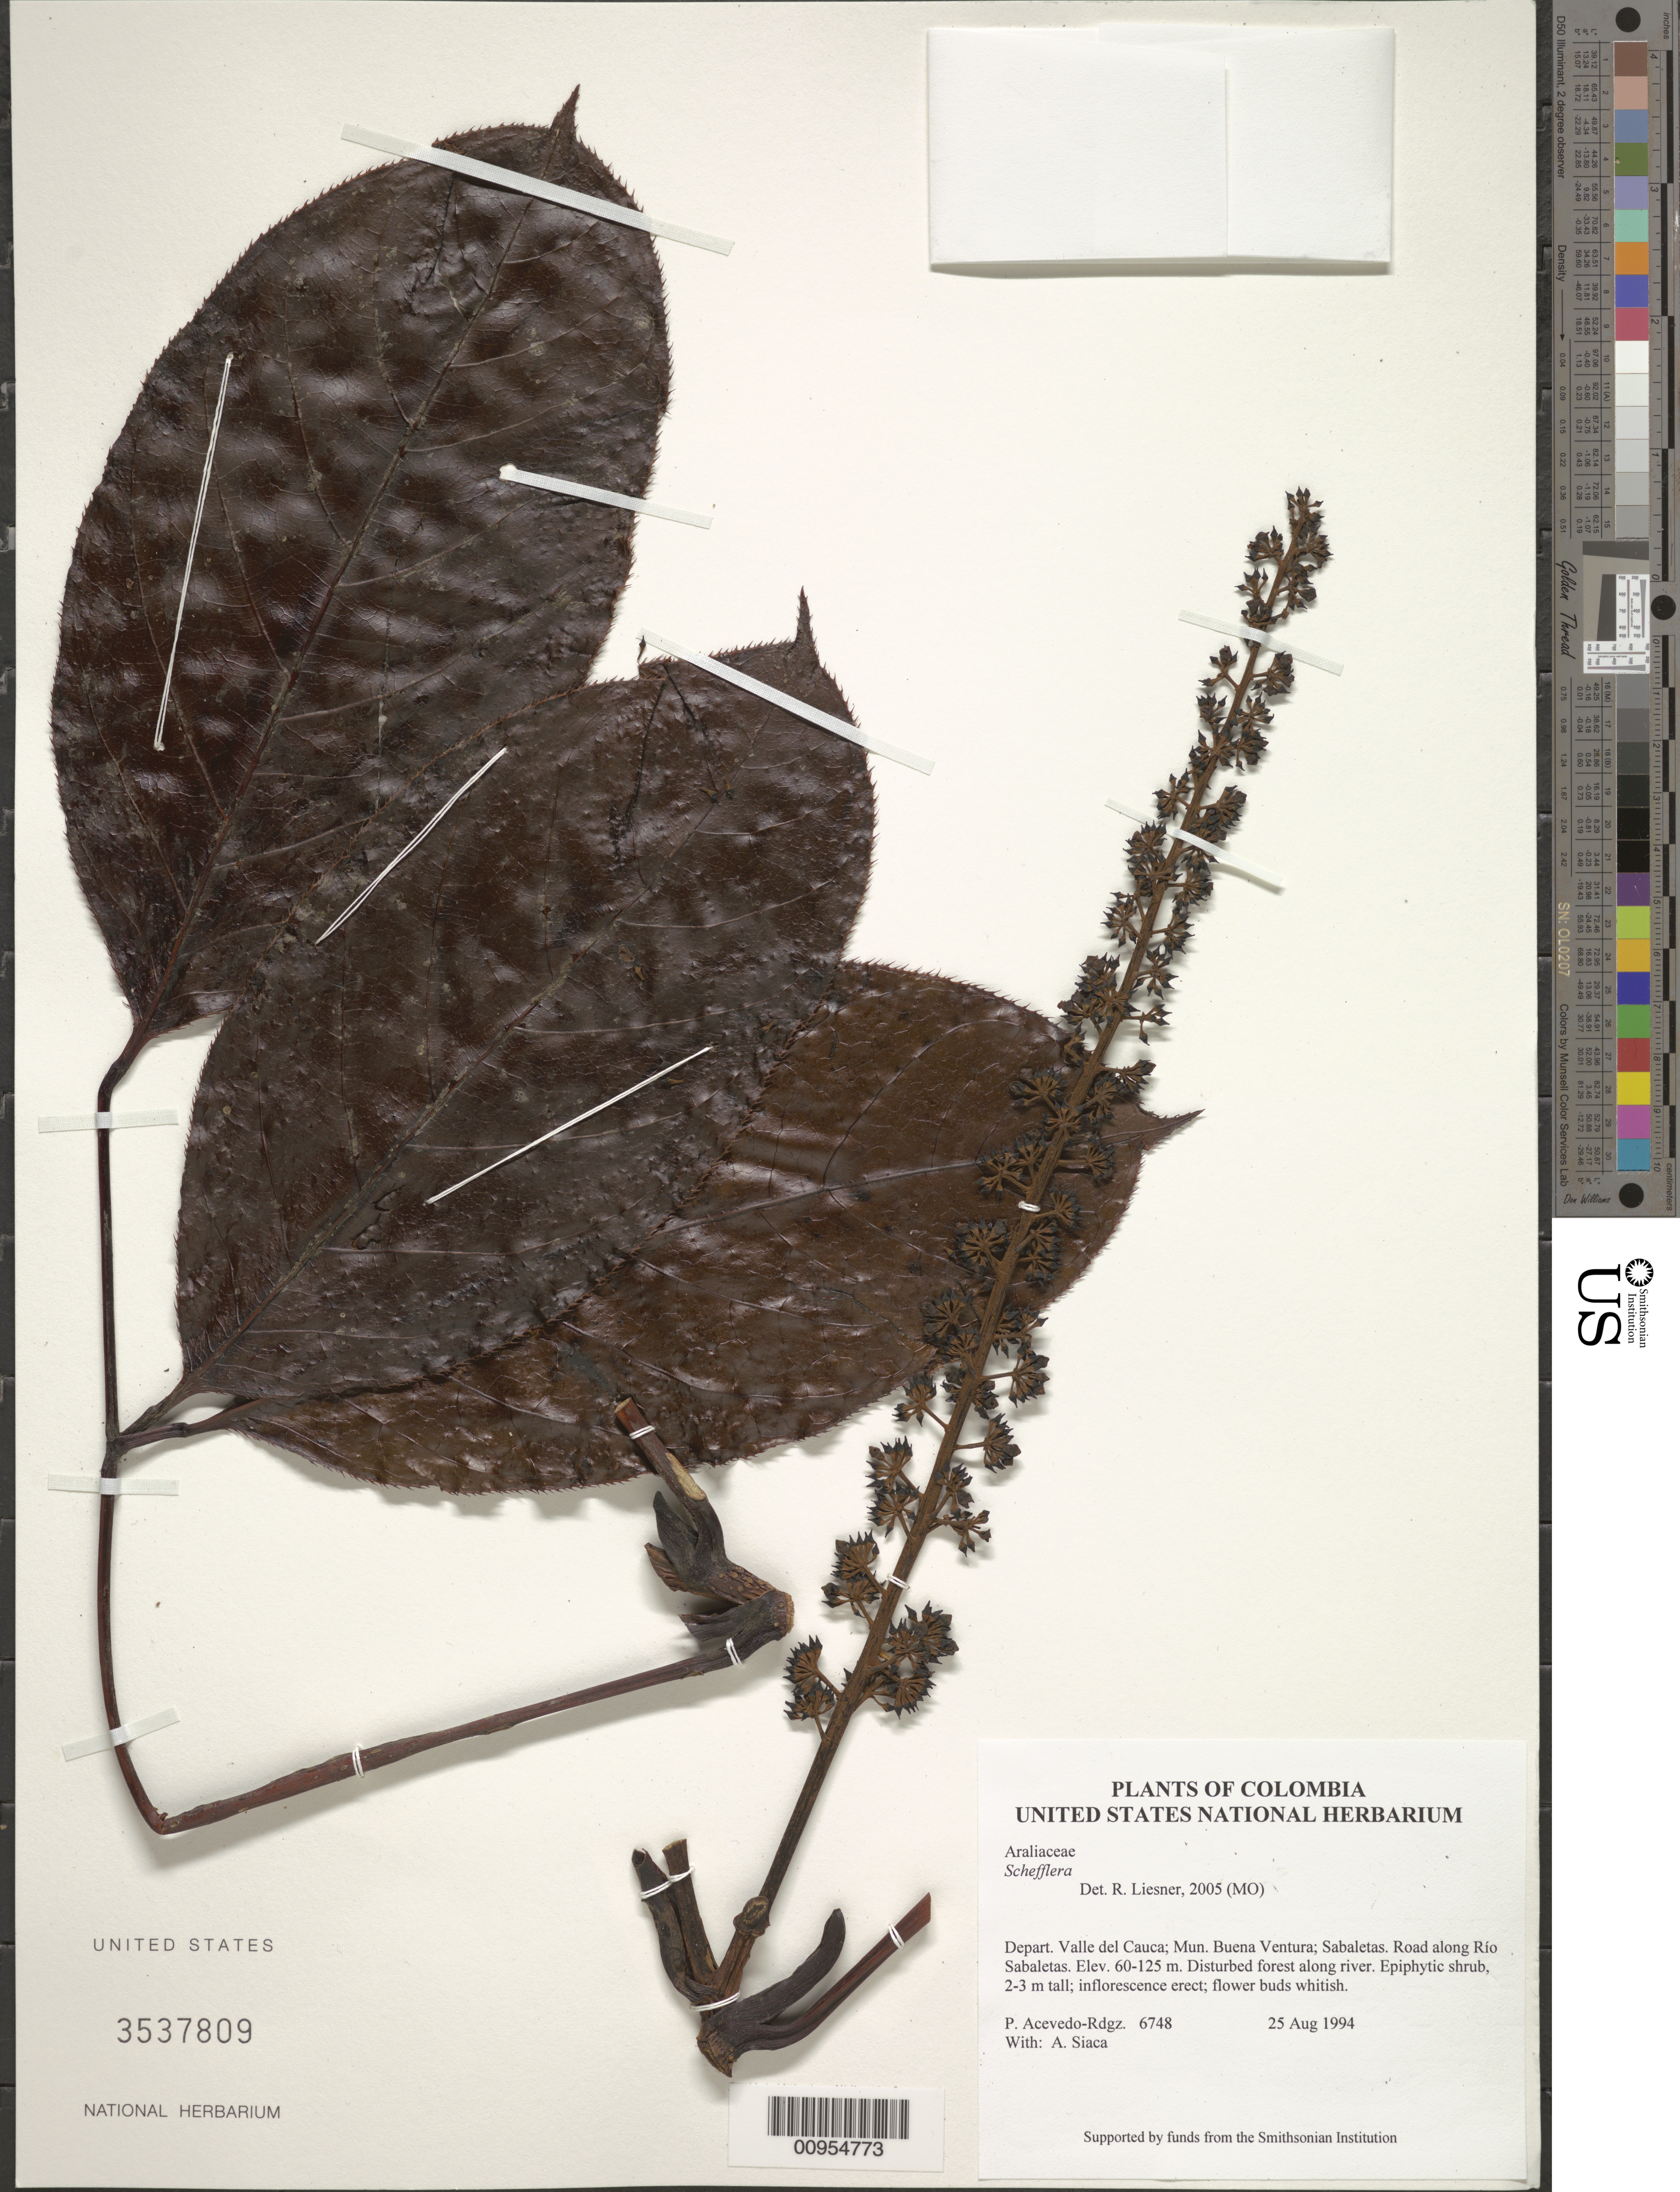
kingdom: Plantae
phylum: Tracheophyta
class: Magnoliopsida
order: Apiales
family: Araliaceae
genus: Schefflera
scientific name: Schefflera sp.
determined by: Liesner, R. L.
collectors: P. Acevedo-Rodr. & A. Siaca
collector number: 6748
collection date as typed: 25 Aug 1994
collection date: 1994-08-25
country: Colombia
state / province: Valle del Cauca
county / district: Buena Ventura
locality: Depart. Valle del Cauca; Mun. Buena Ventura; Sabaletas. Road along Río Sabaletas.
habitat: Disturbed forest along river.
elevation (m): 60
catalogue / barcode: US 3537809